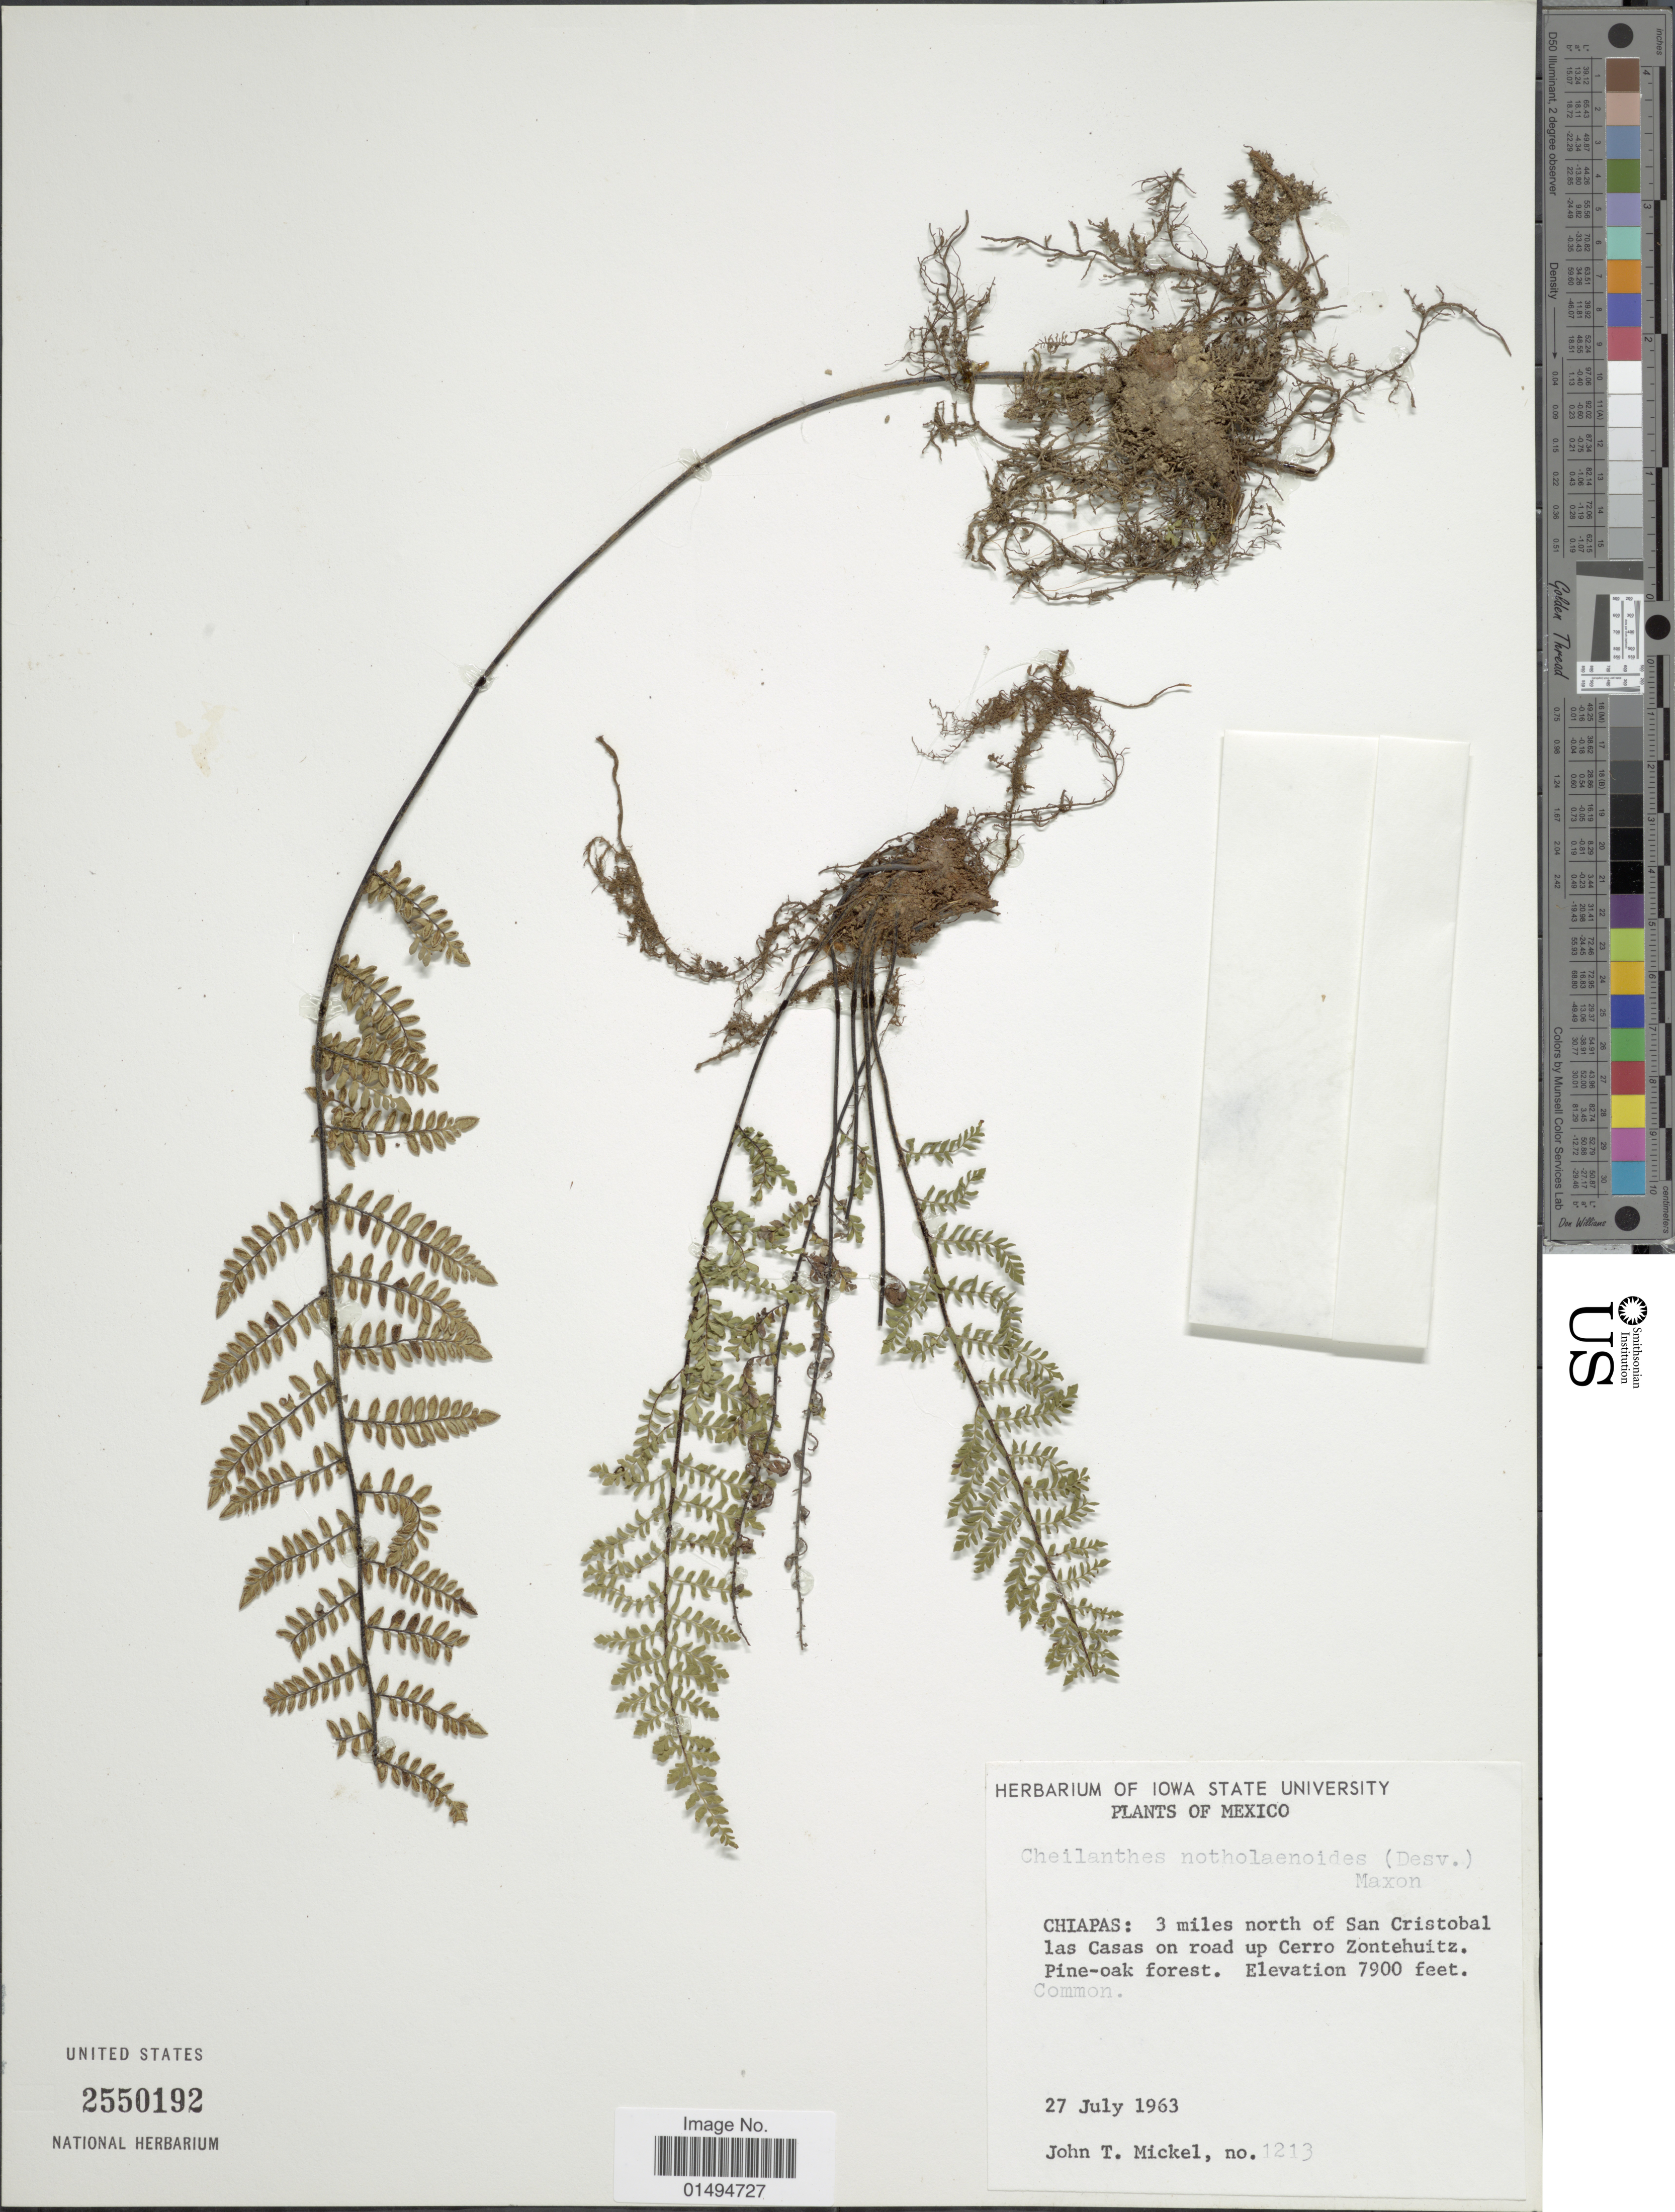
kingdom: Plantae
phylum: Tracheophyta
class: Polypodiopsida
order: Polypodiales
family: Pteridaceae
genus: Myriopteris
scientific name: Myriopteris notholaenoides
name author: (Desv.) Grusz & Windham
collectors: J. T. Mickel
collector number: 1213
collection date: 1963-07-27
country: Mexico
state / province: Chiapas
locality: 3 miles north of San Cristobal las Casas on road up Cerro Zontehuitz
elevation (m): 2408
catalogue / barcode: US 2550192